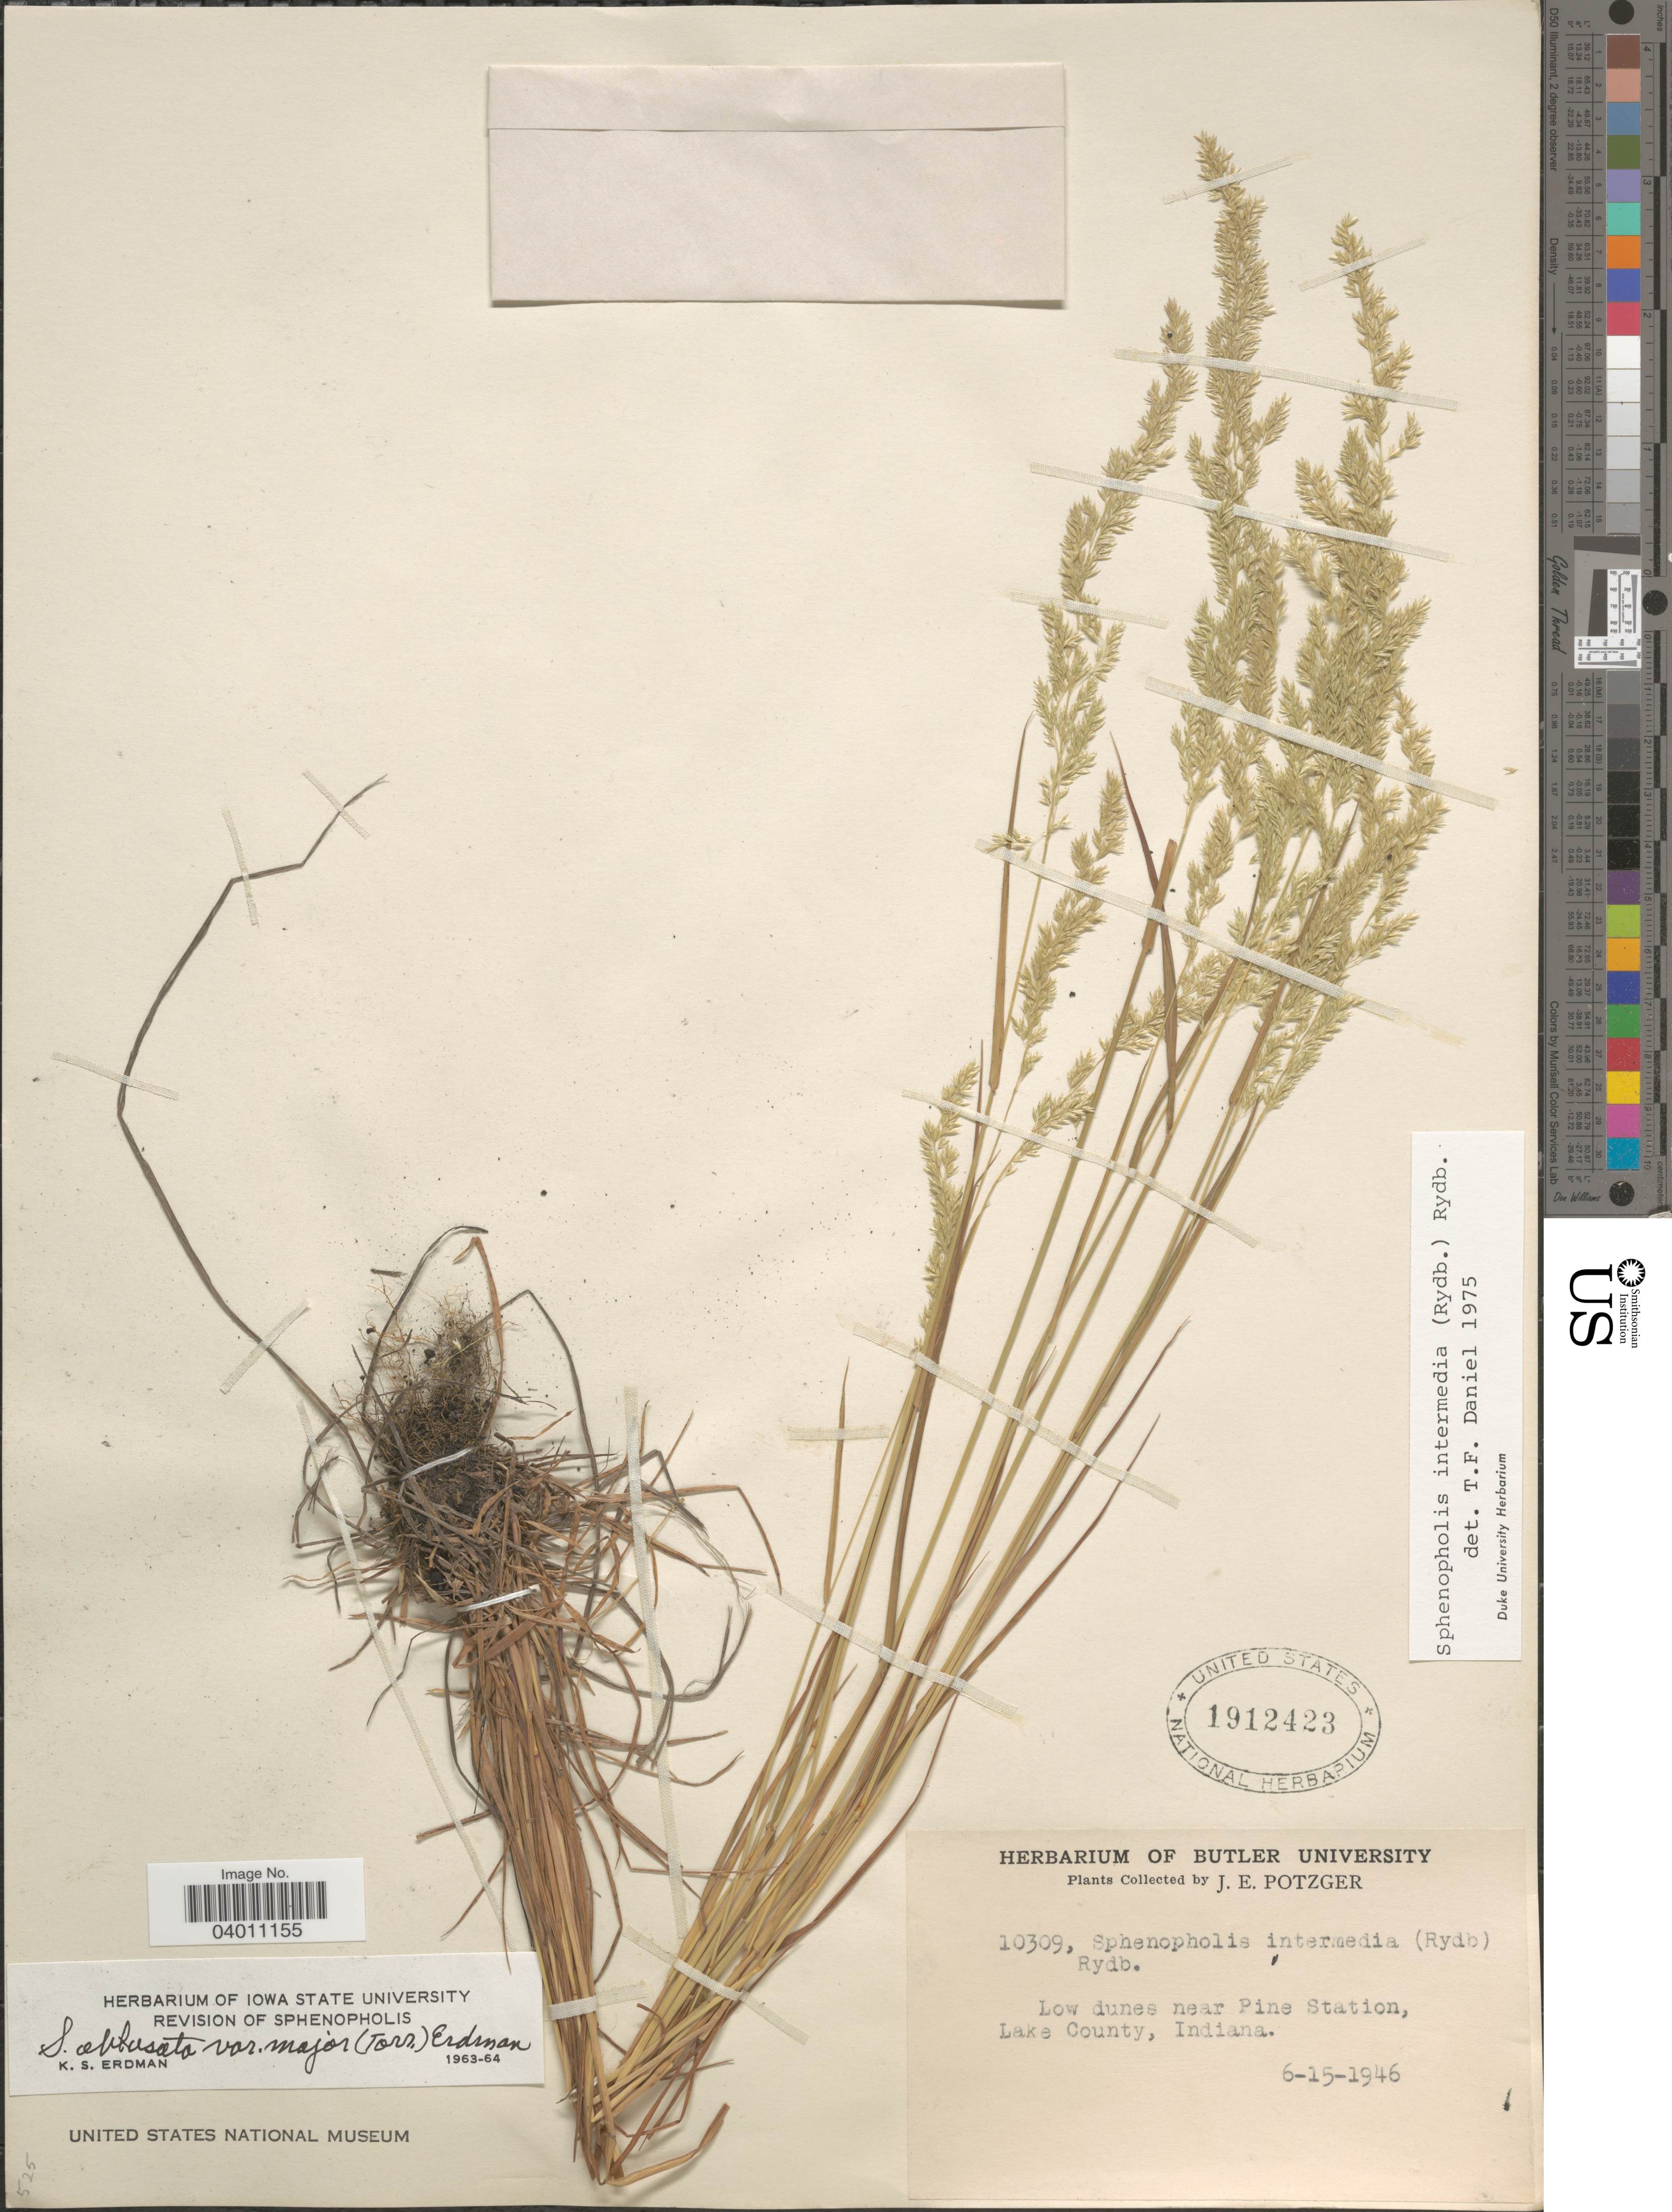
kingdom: Plantae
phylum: Tracheophyta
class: Liliopsida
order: Poales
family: Poaceae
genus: Sphenopholis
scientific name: Sphenopholis intermedia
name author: (Rydb.) Rydb.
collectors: J. Potzger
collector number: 10309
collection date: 1946-06-15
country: United States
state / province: Indiana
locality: Near Pine Station, Lake County.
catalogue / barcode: US 1912423